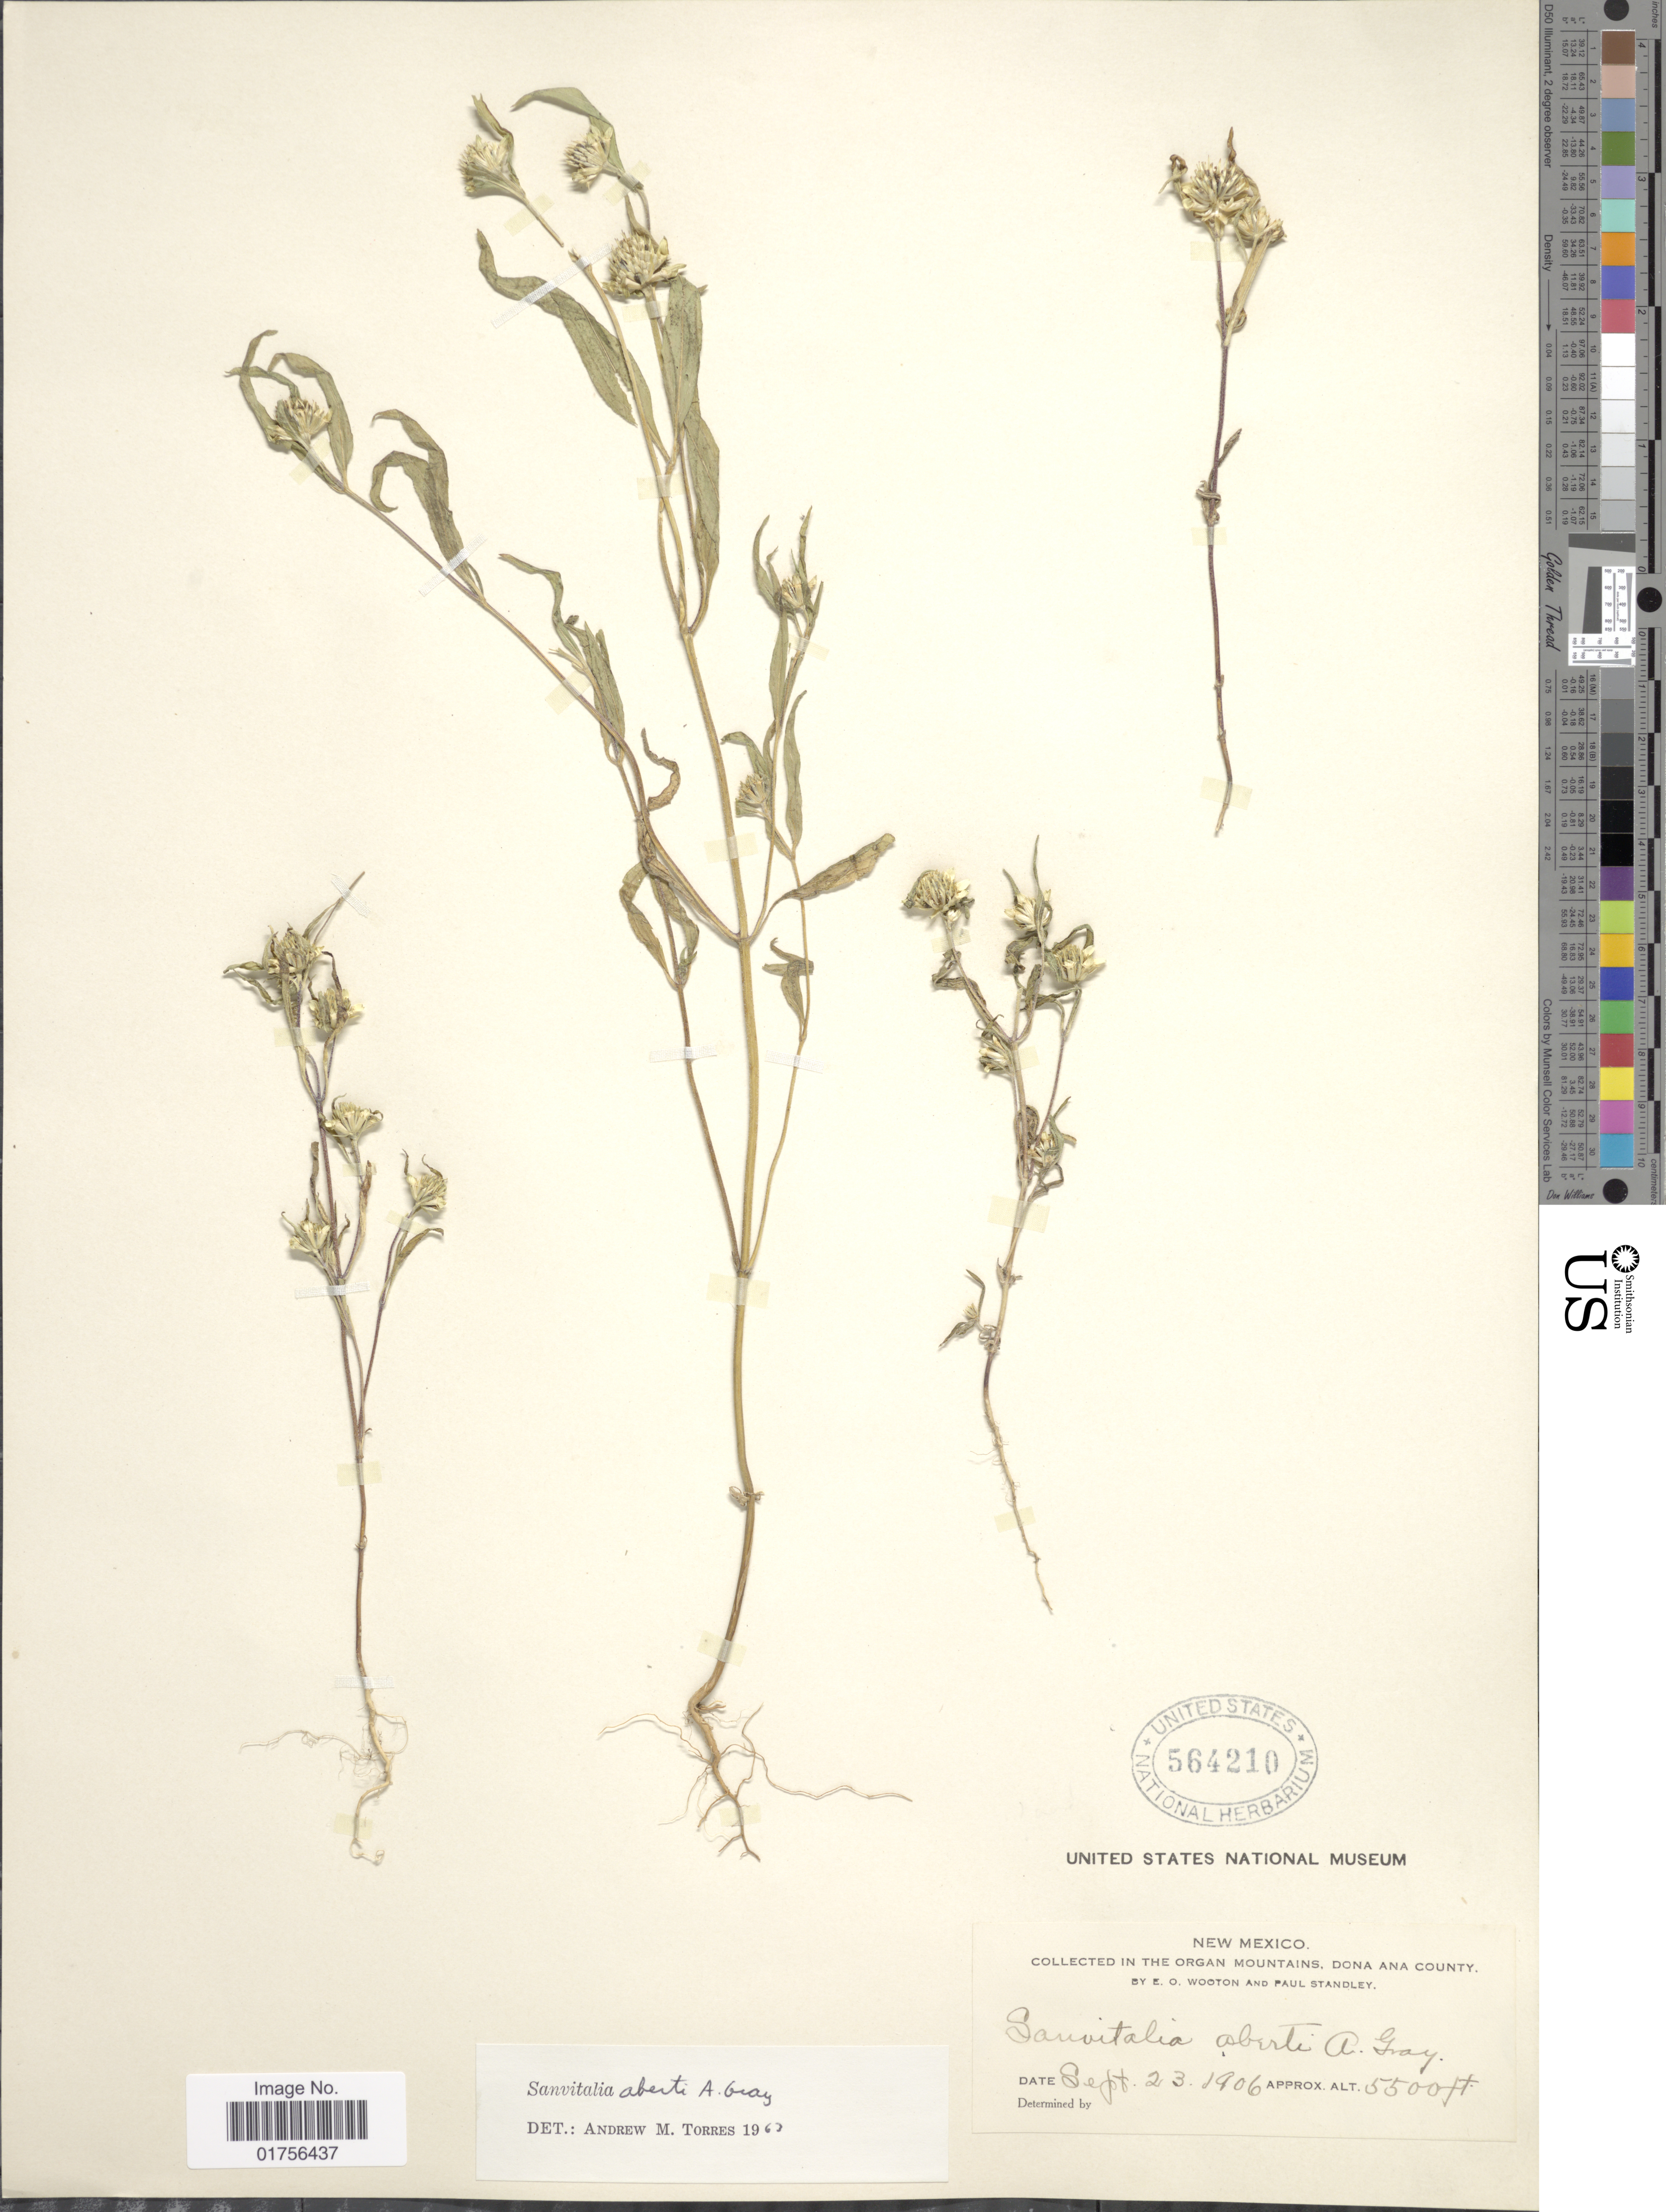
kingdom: Plantae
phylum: Tracheophyta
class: Magnoliopsida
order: Asterales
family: Asteraceae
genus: Sanvitalia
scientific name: Sanvitalia aberti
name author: A. Gray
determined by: Skibicki, Samuel V.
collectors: E. O. Wooton & P. C. Standley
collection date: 1906-09-23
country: United States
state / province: New Mexico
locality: In The Organ Mountains, Dona Ana County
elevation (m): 1676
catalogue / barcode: US 564210